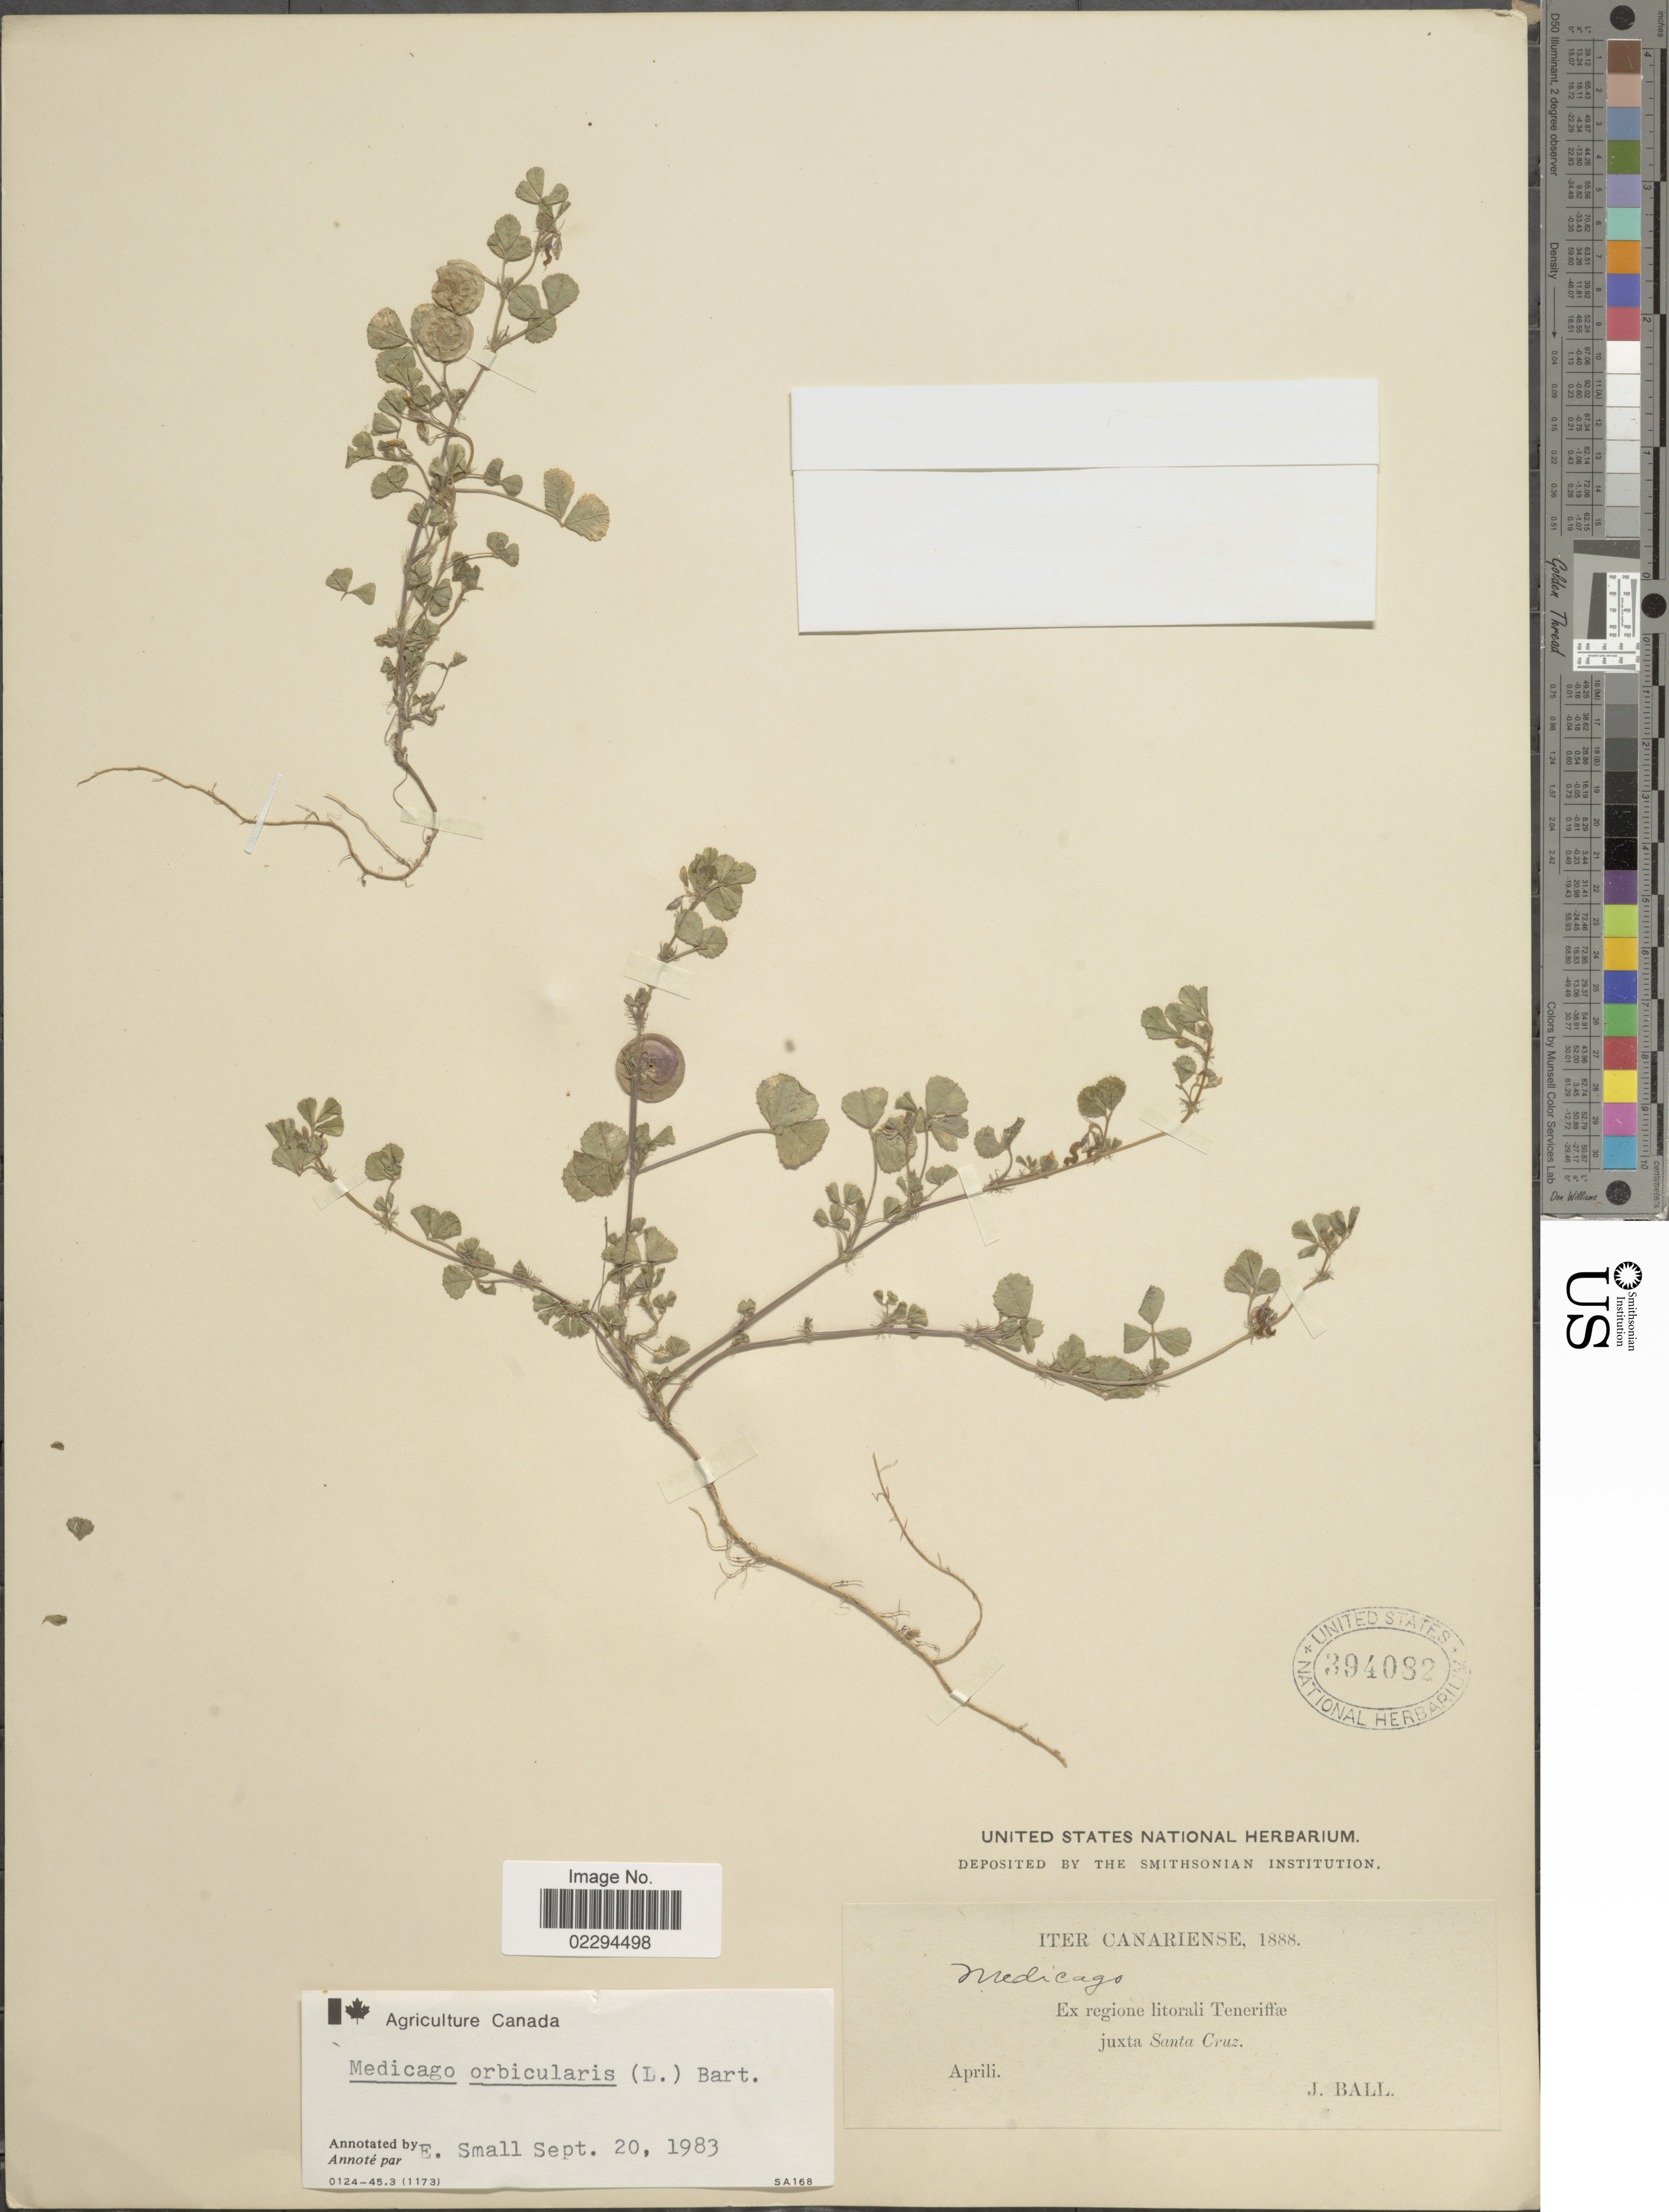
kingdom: Plantae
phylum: Tracheophyta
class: Magnoliopsida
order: Fabales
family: Fabaceae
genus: Medicago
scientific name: Medicago orbicularis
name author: (L.) Bartal.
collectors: J. Ball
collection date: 1888-04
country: Spain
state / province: Canarias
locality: Ex regione litorali Teneriffae juxta Santa Cruz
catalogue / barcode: US 394082